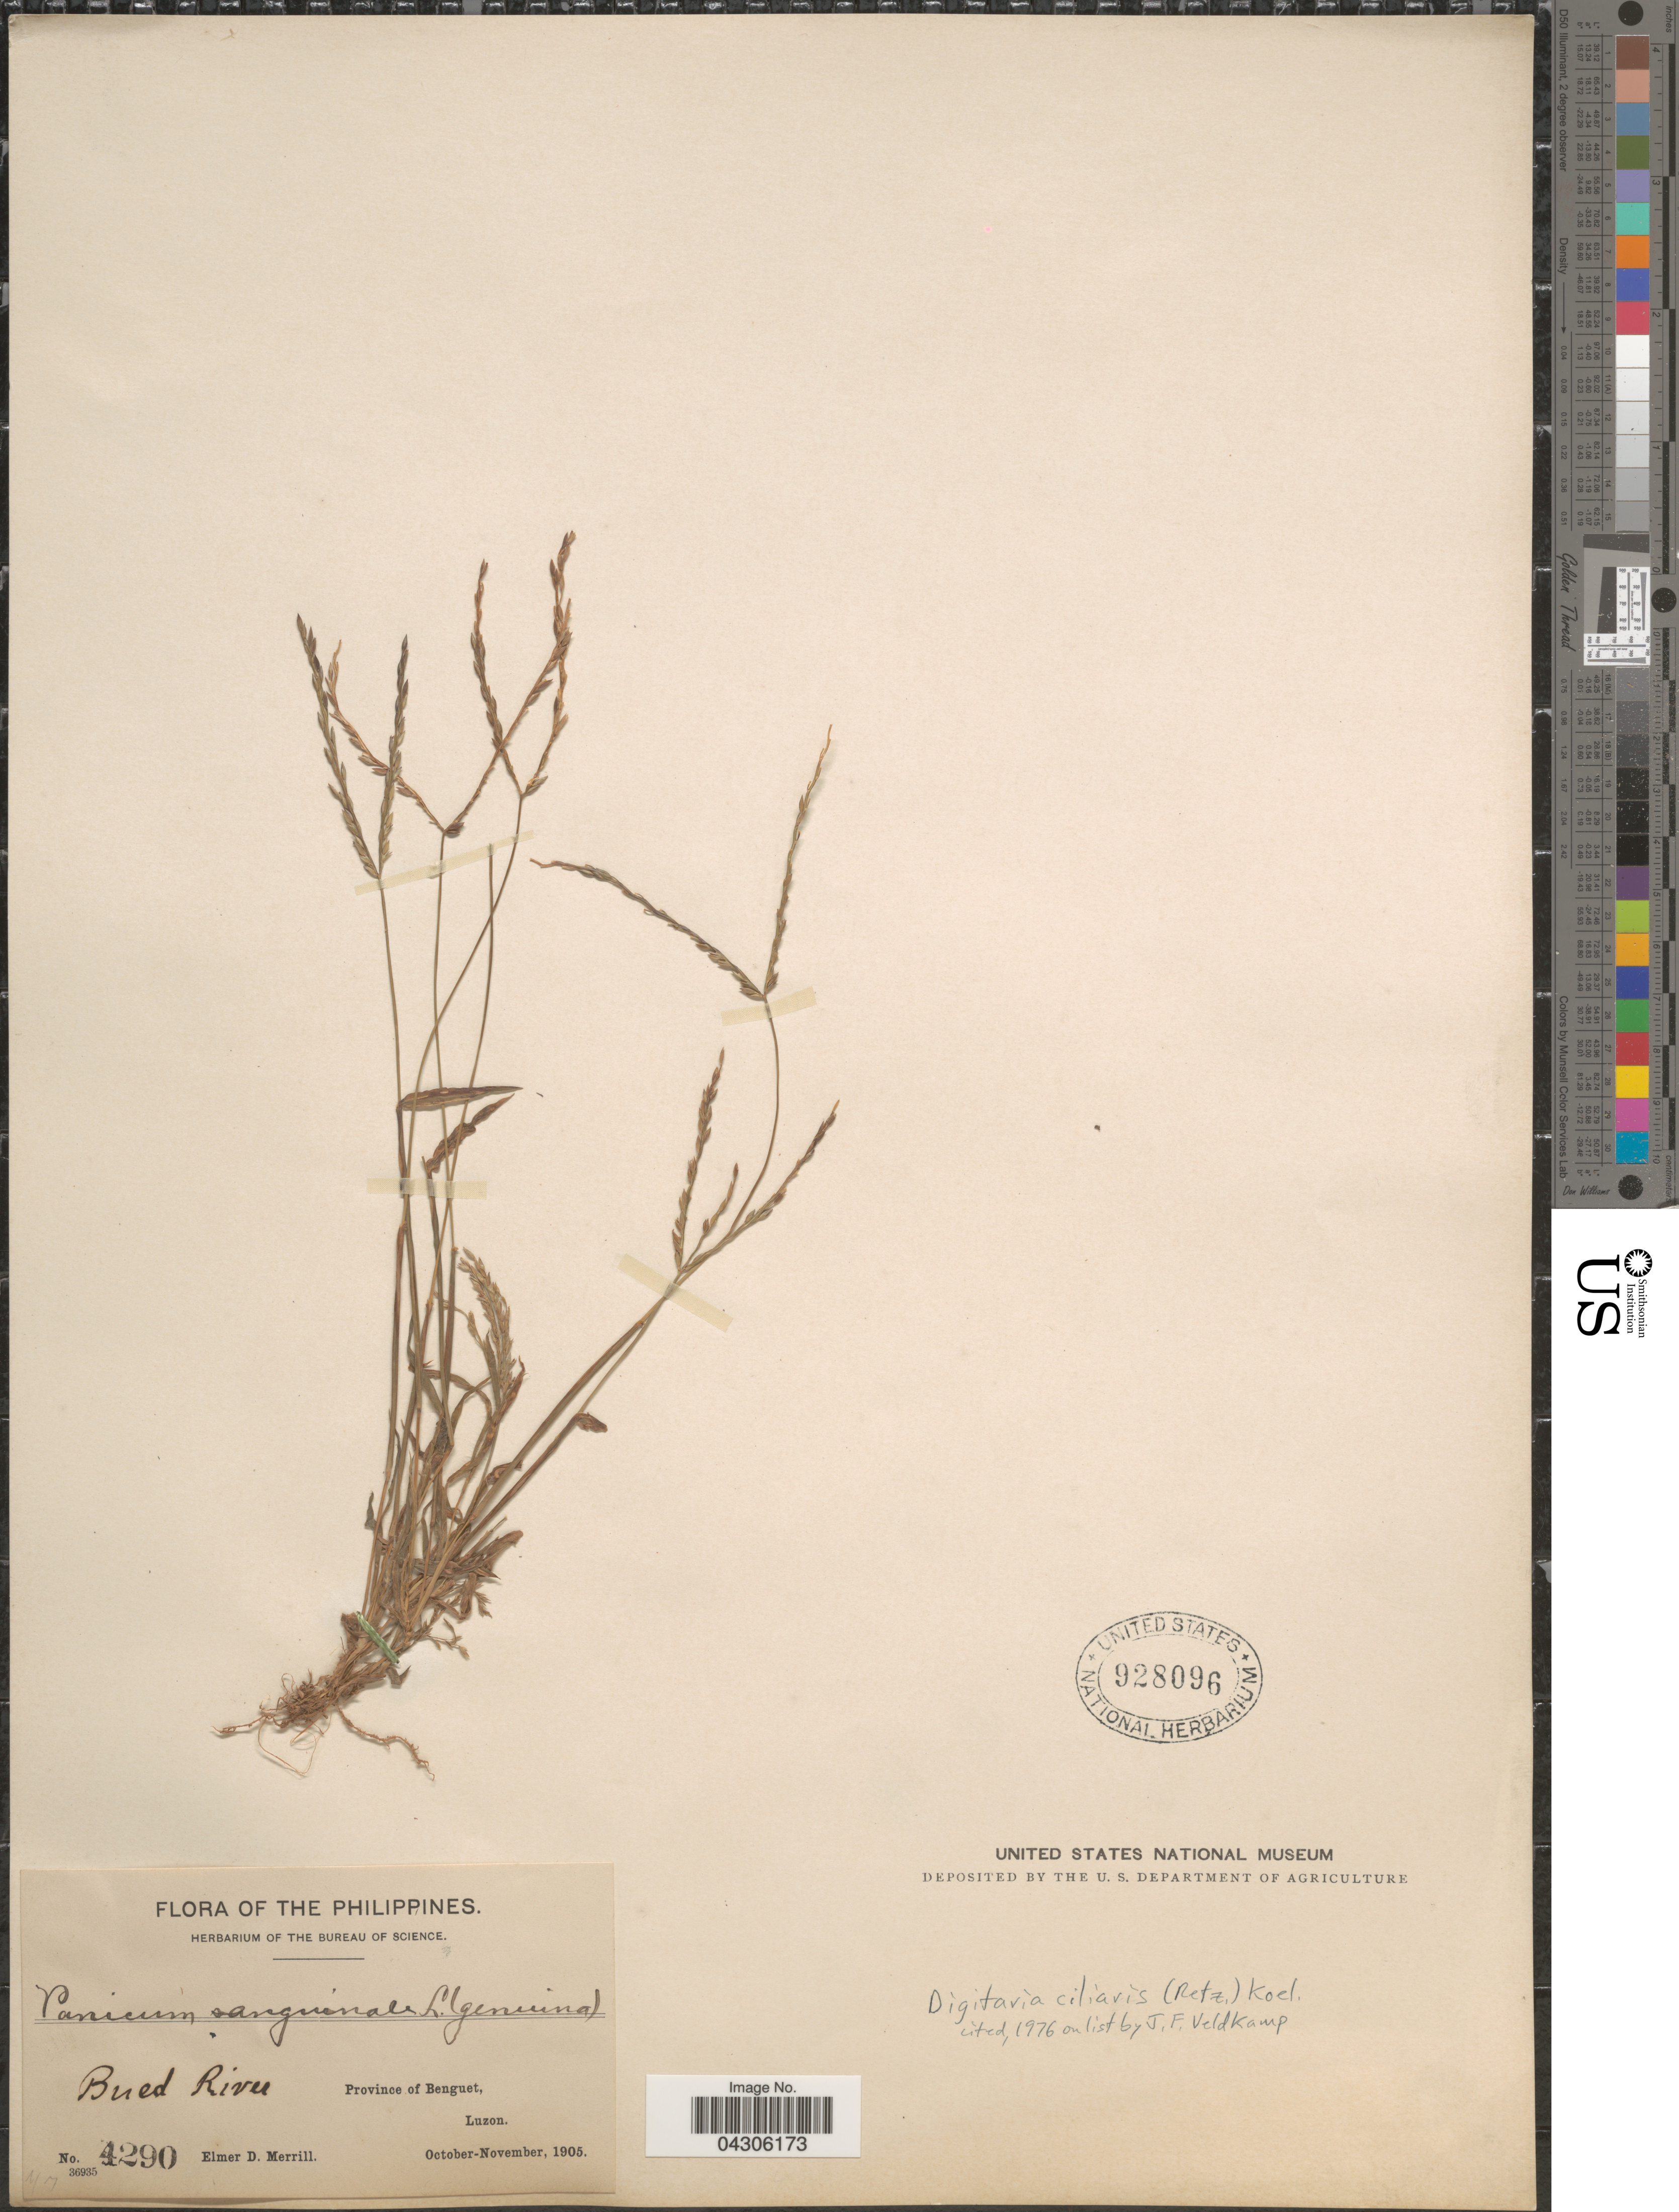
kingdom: Plantae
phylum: Tracheophyta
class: Liliopsida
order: Poales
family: Poaceae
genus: Digitaria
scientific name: Digitaria ciliaris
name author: (Retz.) Koeler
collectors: E. D. Merrill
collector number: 4290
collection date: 1905-10/1905-11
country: Philippines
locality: Bued River. Province of Benguet, Luzon.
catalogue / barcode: US 928096